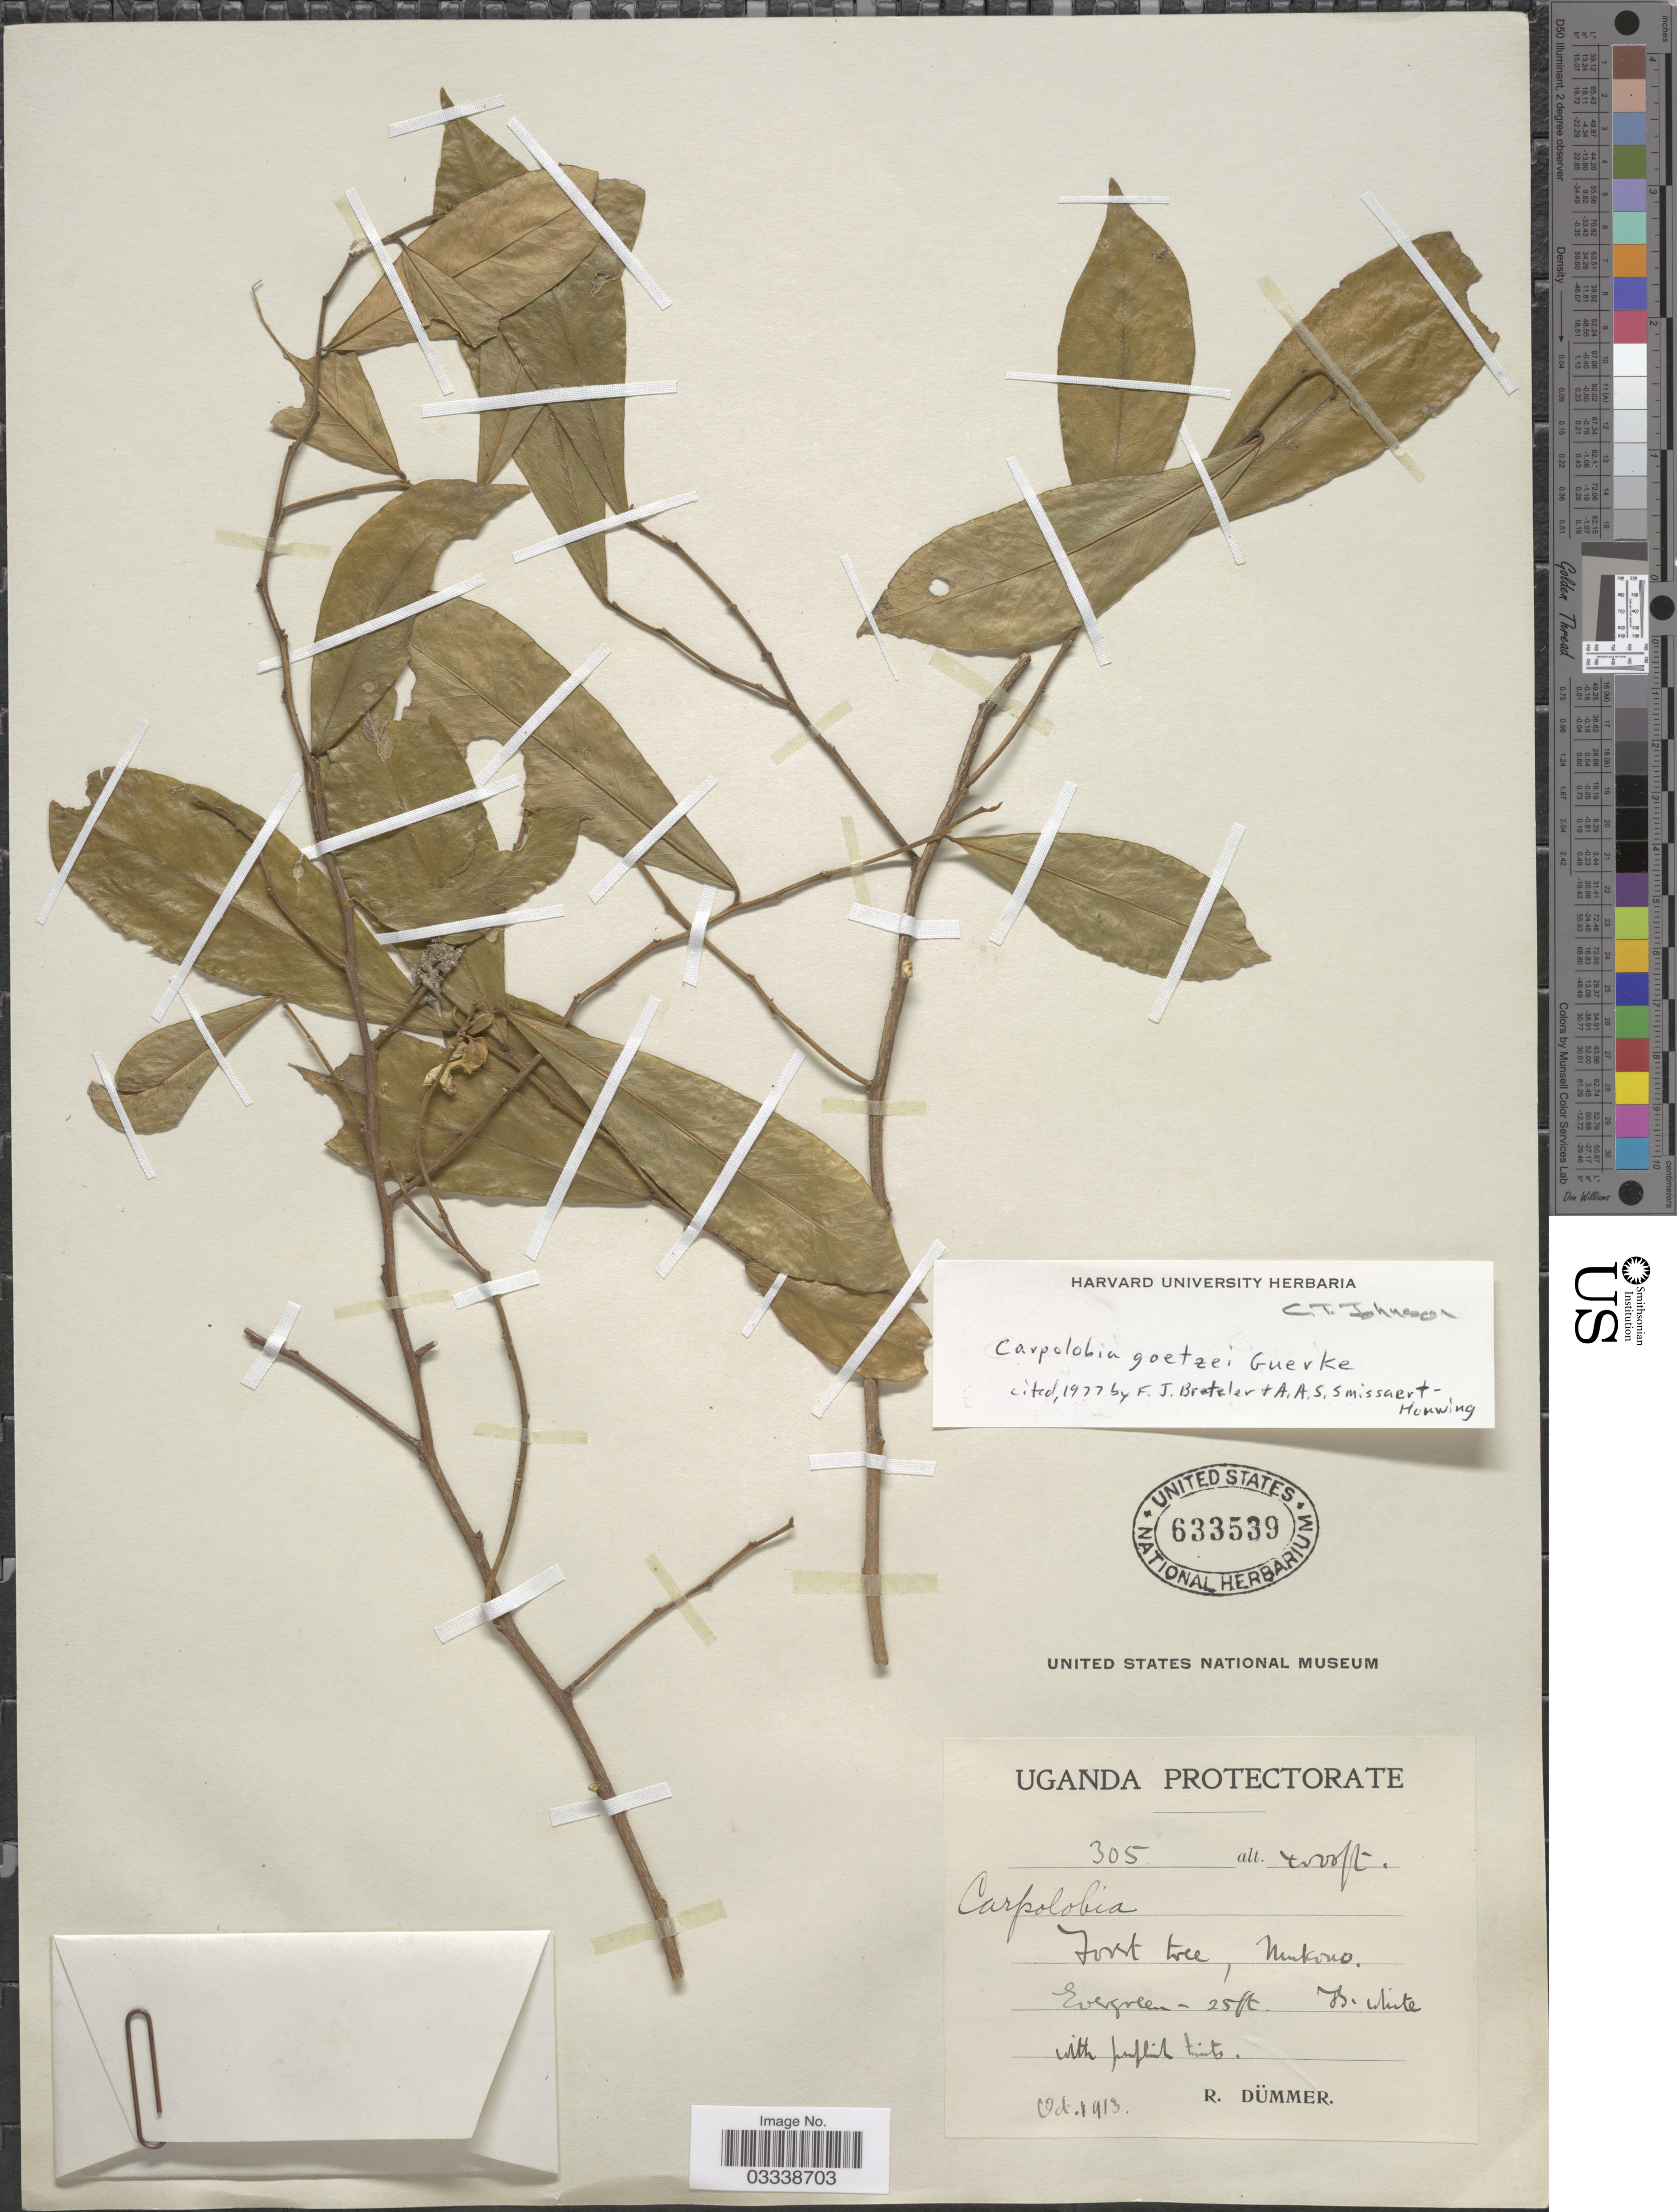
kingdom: Plantae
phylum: Tracheophyta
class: Magnoliopsida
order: Fabales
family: Polygalaceae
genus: Carpolobia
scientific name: Carpolobia goetzei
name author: Gürke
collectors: R. A. Dümmer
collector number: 305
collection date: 1913-10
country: Uganda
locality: Uganda Protectorate. Forest tree, Mukono.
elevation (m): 1219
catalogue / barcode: US 633539